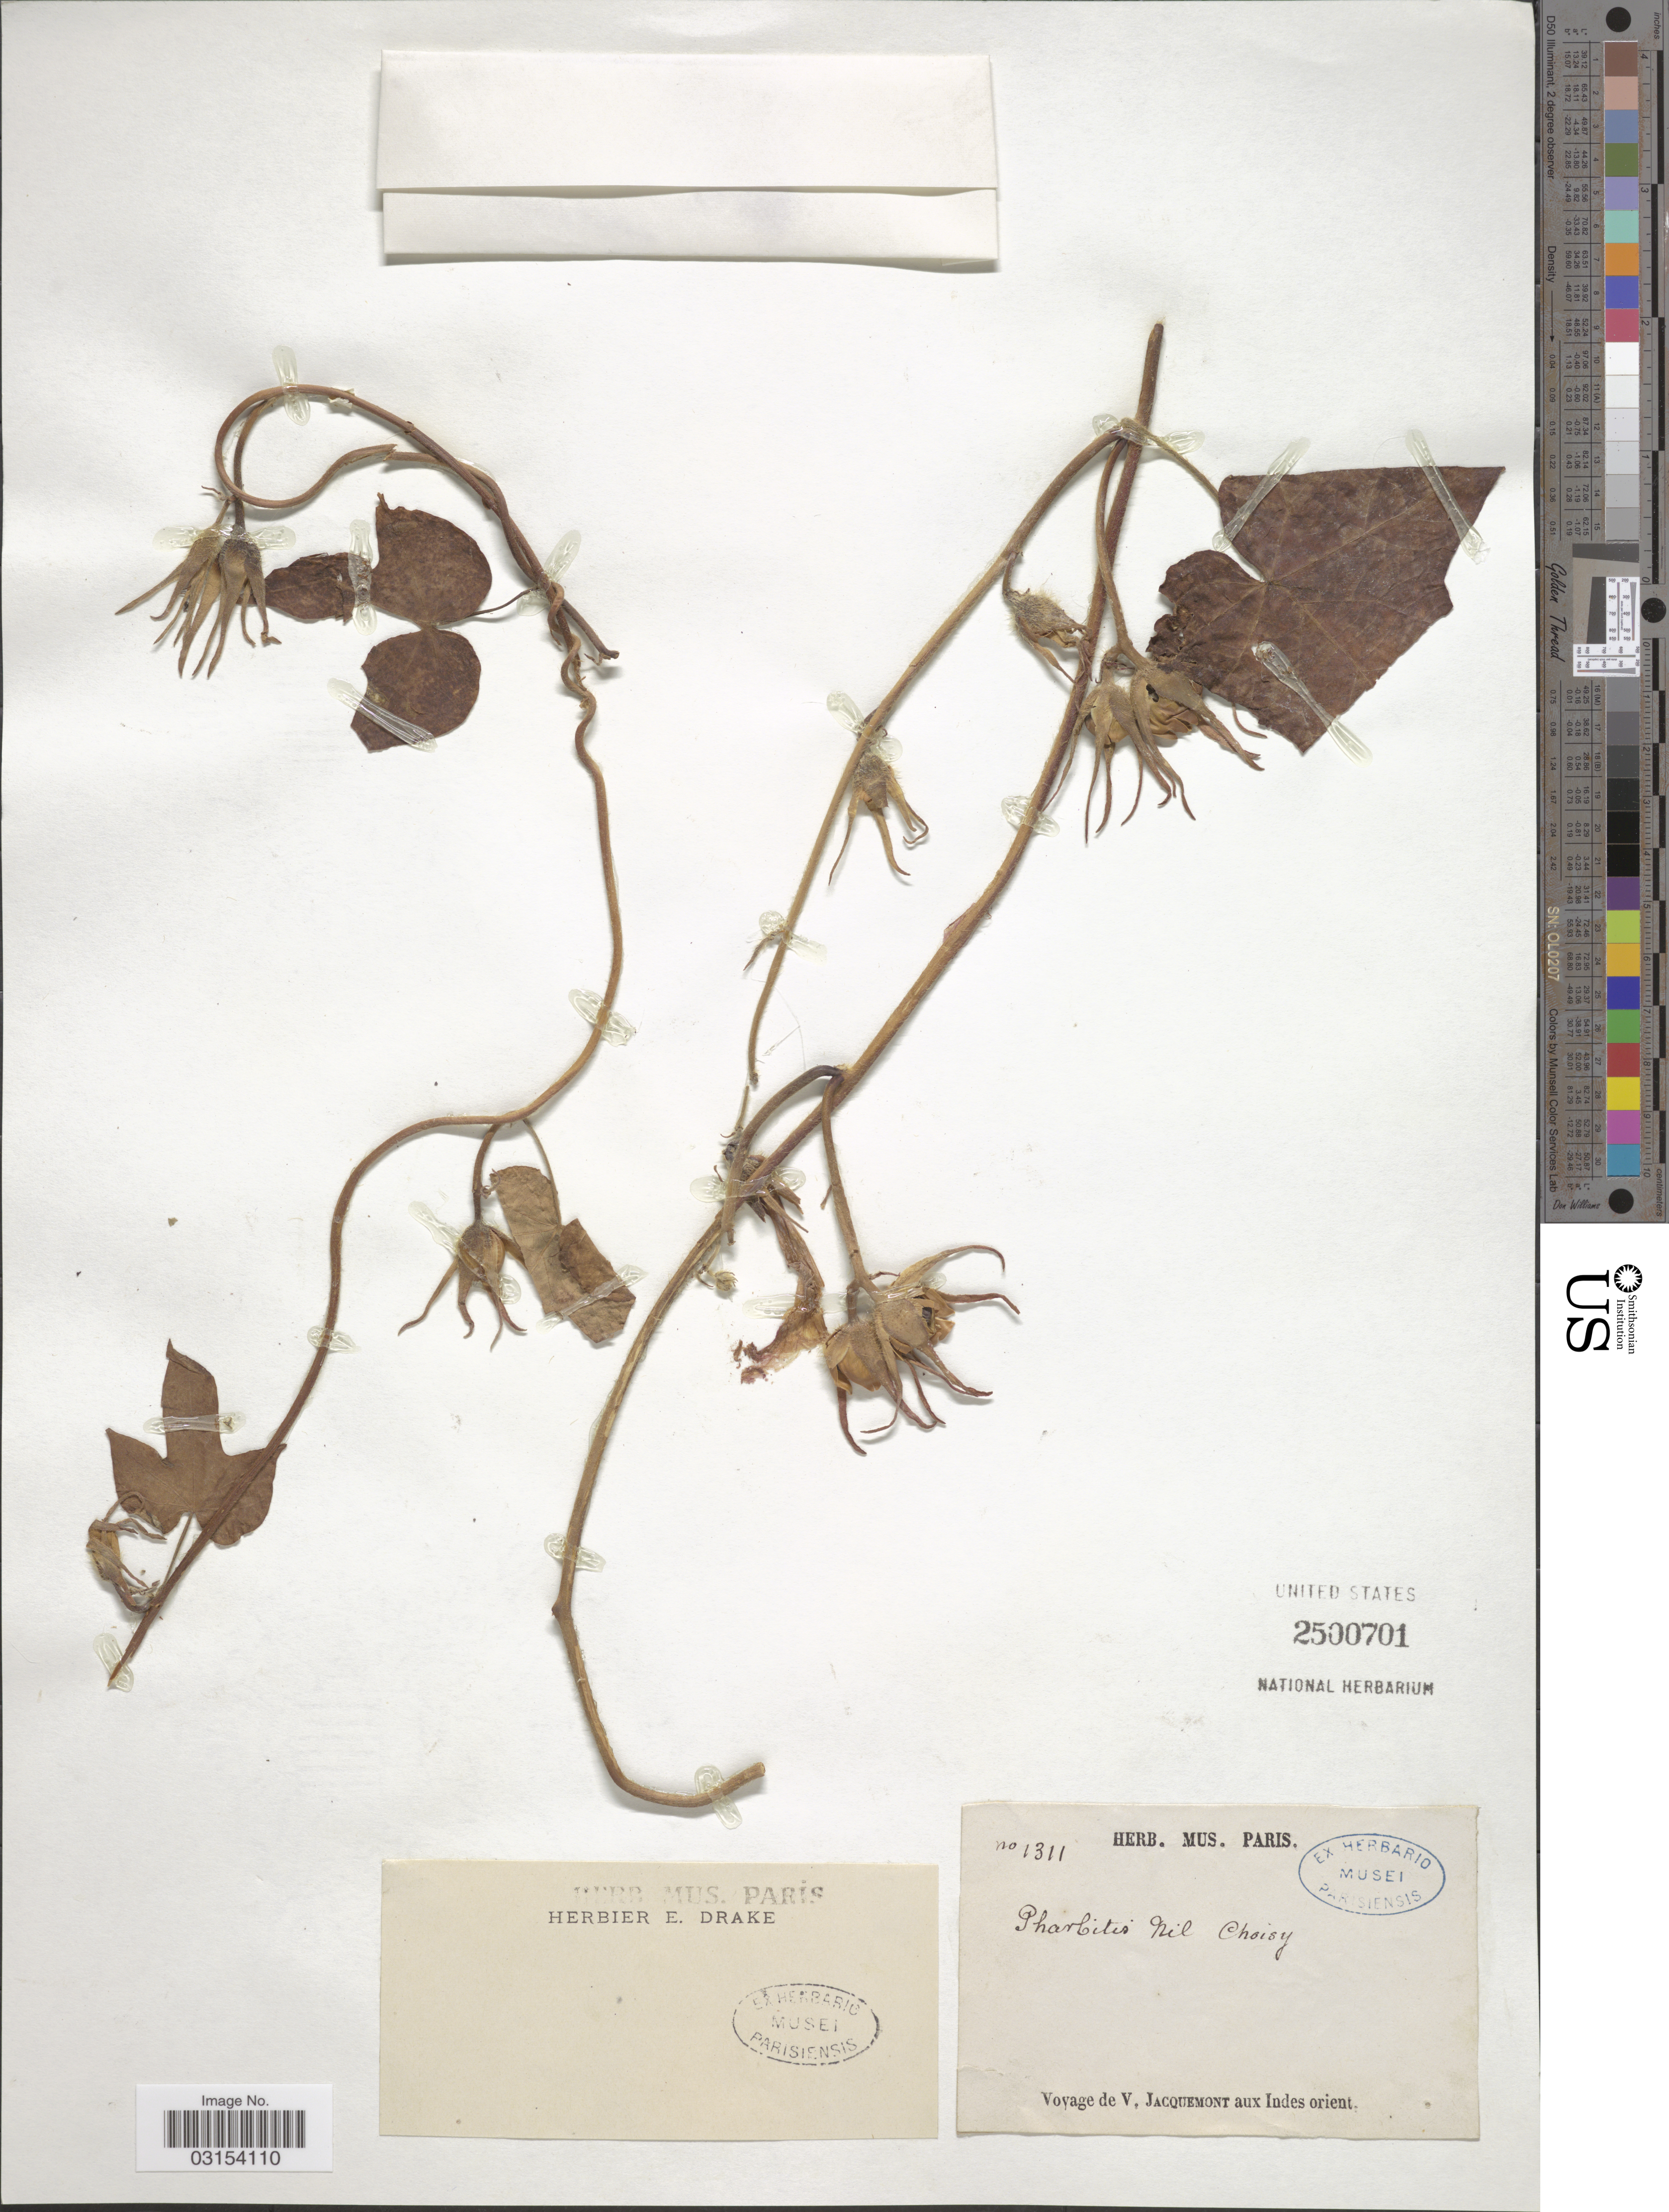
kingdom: Plantae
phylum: Tracheophyta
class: Magnoliopsida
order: Solanales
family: Convolvulaceae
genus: Ipomoea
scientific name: Ipomoea nil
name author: (L.) Roth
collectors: V. Jacquemont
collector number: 1311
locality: Aux Indes orient.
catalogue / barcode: US 2500701